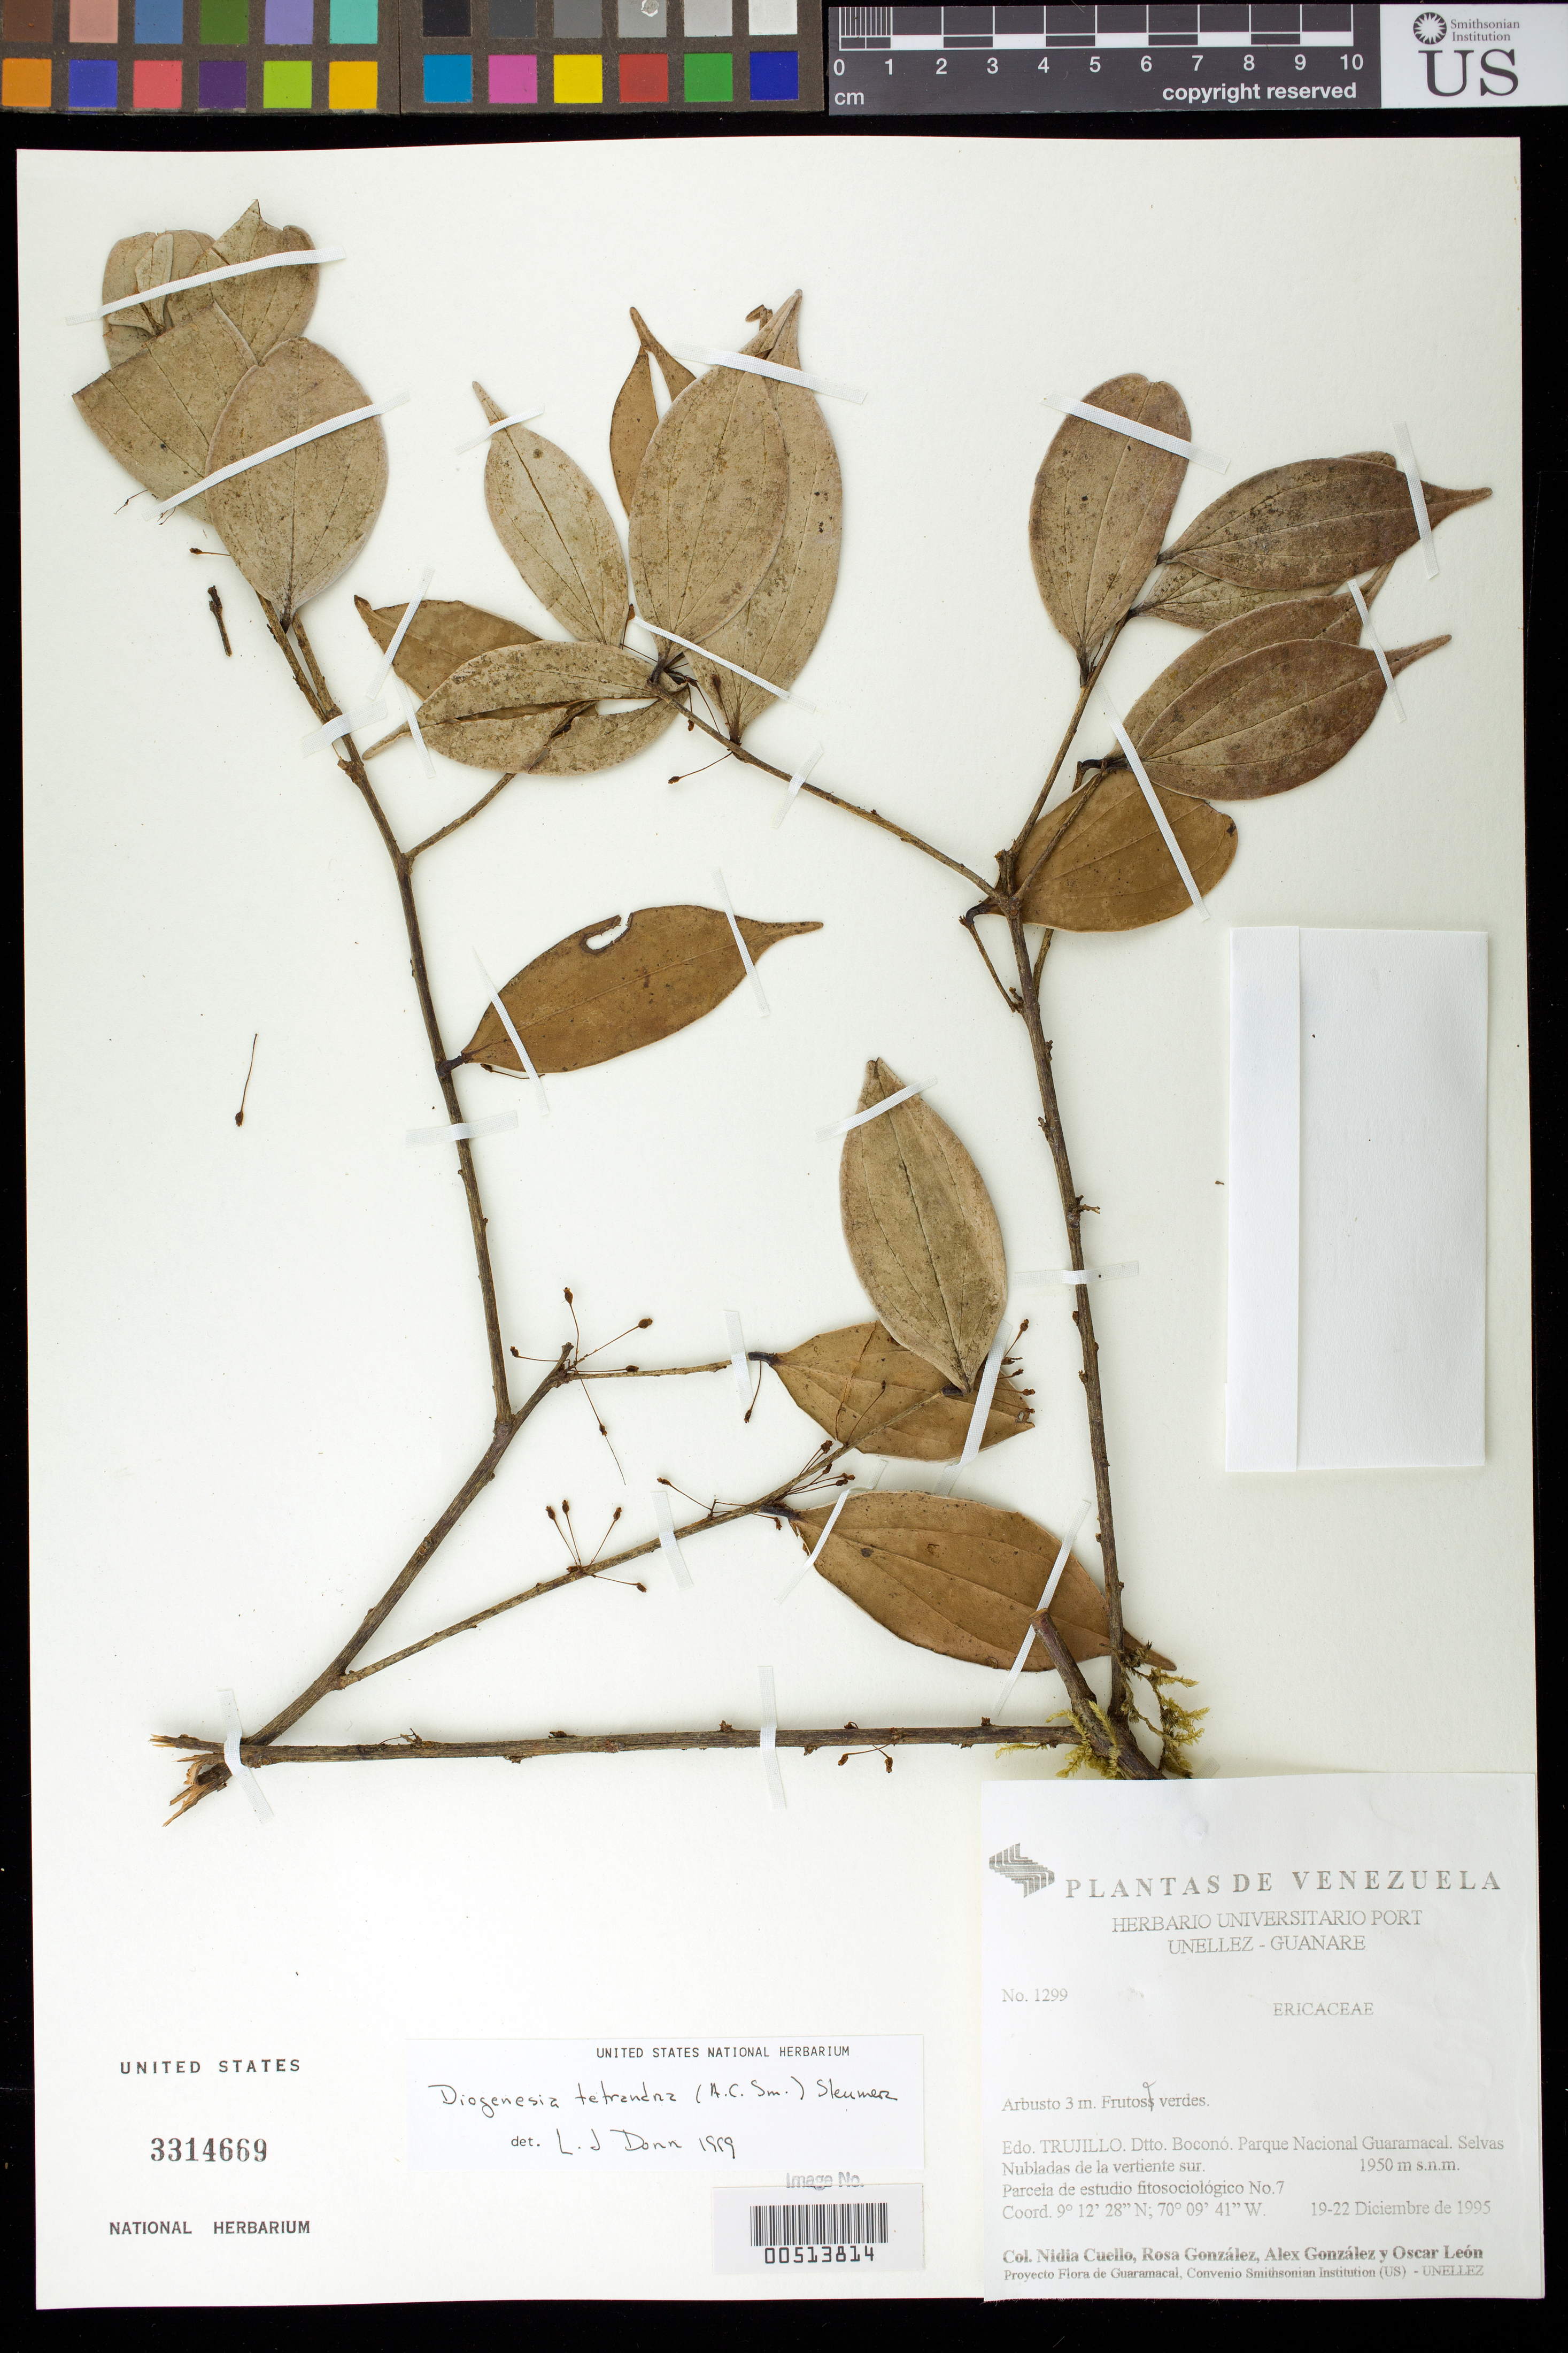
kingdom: Plantae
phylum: Tracheophyta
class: Magnoliopsida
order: Ericales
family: Ericaceae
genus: Diogenesia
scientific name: Diogenesia tetrandra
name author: (A.C. Sm.) Sleumer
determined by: Dorr, L. J., (BOT), Smithsonian Institution - National Museum of Natural History (UNITED STATES)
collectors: N. L. Cuello, R. González, A. Gonzáles & O. León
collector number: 1299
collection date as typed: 19 Dec 1995 to 22 Dec 1995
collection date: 1995-12-19/1995-12-22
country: Venezuela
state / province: Trujillo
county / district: Boconó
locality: Parque Nacional Guaramacal, vertiente S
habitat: Selvas nubladas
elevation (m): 1950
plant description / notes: K, MO, NY, PORT, US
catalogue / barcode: US 3314669